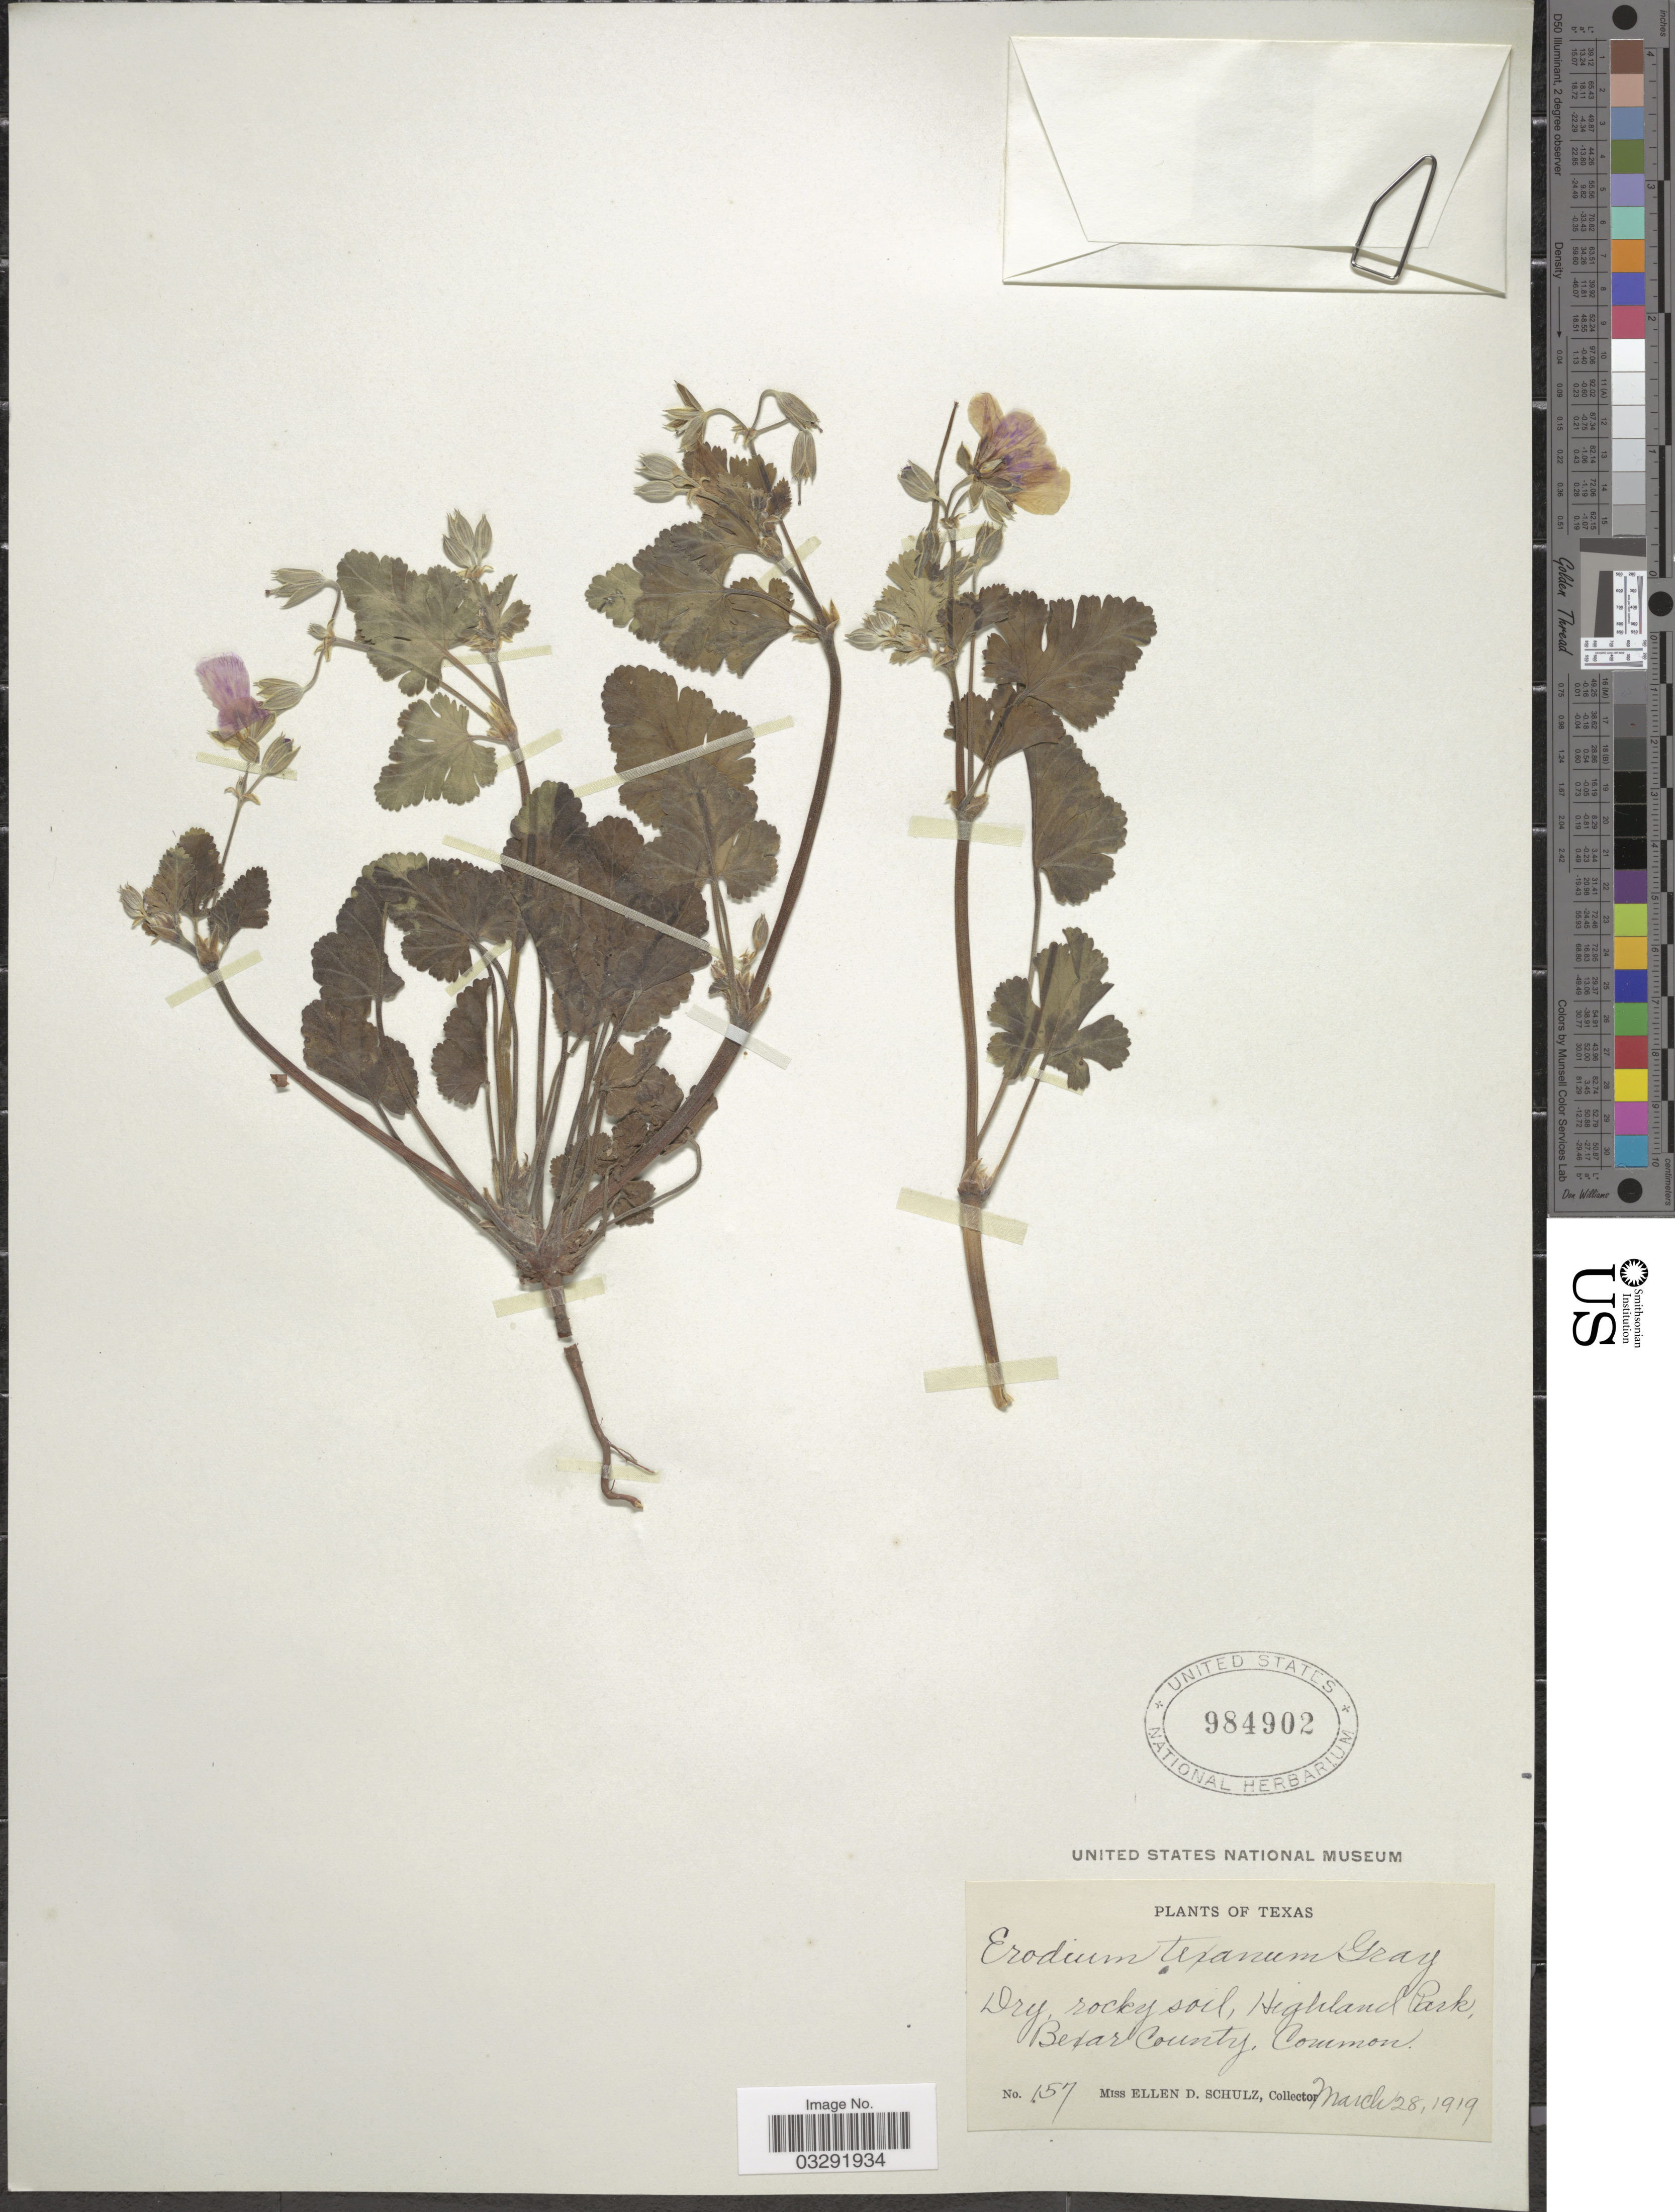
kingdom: Plantae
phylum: Tracheophyta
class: Magnoliopsida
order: Geraniales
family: Geraniaceae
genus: Erodium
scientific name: Erodium texanum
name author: A. Gray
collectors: E. D. Schulz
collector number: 157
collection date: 1919-03-28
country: United States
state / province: Texas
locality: Highland Park, Bexar County.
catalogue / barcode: US 984902